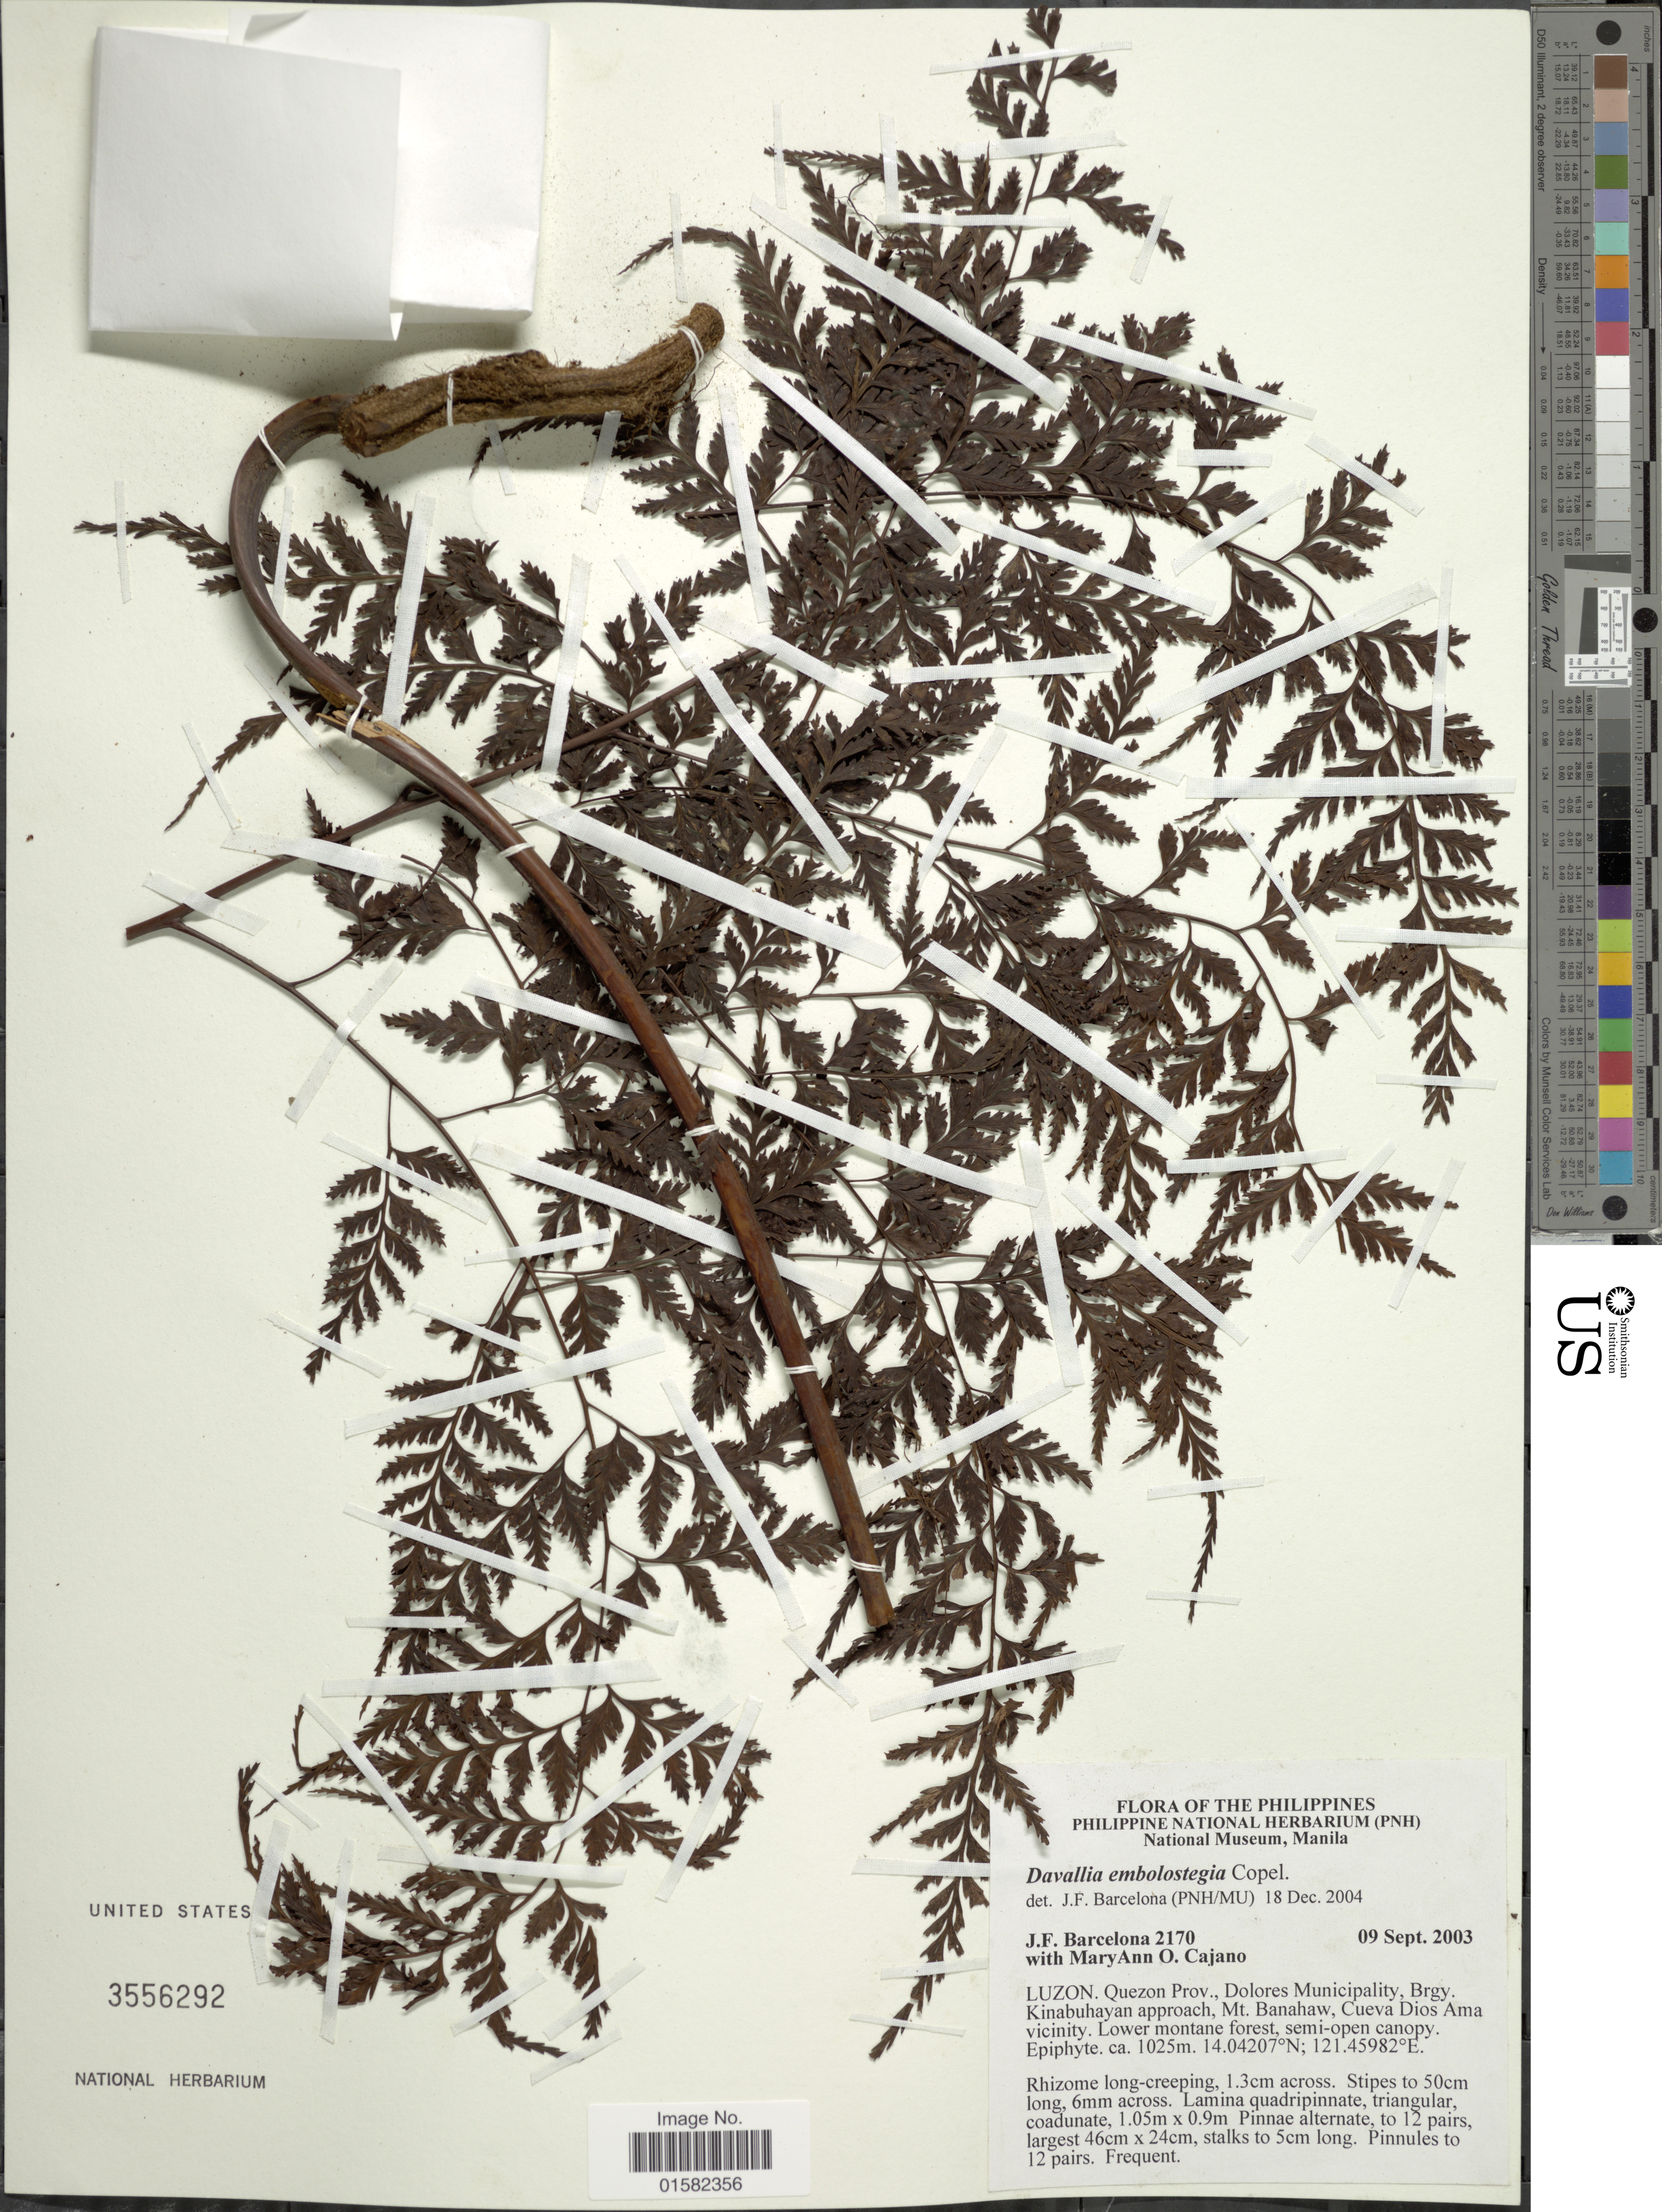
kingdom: Plantae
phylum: Tracheophyta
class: Polypodiopsida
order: Polypodiales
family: Davalliaceae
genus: Wibelia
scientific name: Wibelia embolostegia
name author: (Colla) M. Kato & Tsutsumi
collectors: J. F. Barcelona & M. Cajano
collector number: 2170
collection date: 2003-09-09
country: Philippines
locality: Luzon. Quezon Prov., Dolores Municipality, brgy. Kinabuhayan approach, Mt Banahaw, Cueva Dios Ama vicinity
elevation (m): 1025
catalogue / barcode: US 3556292